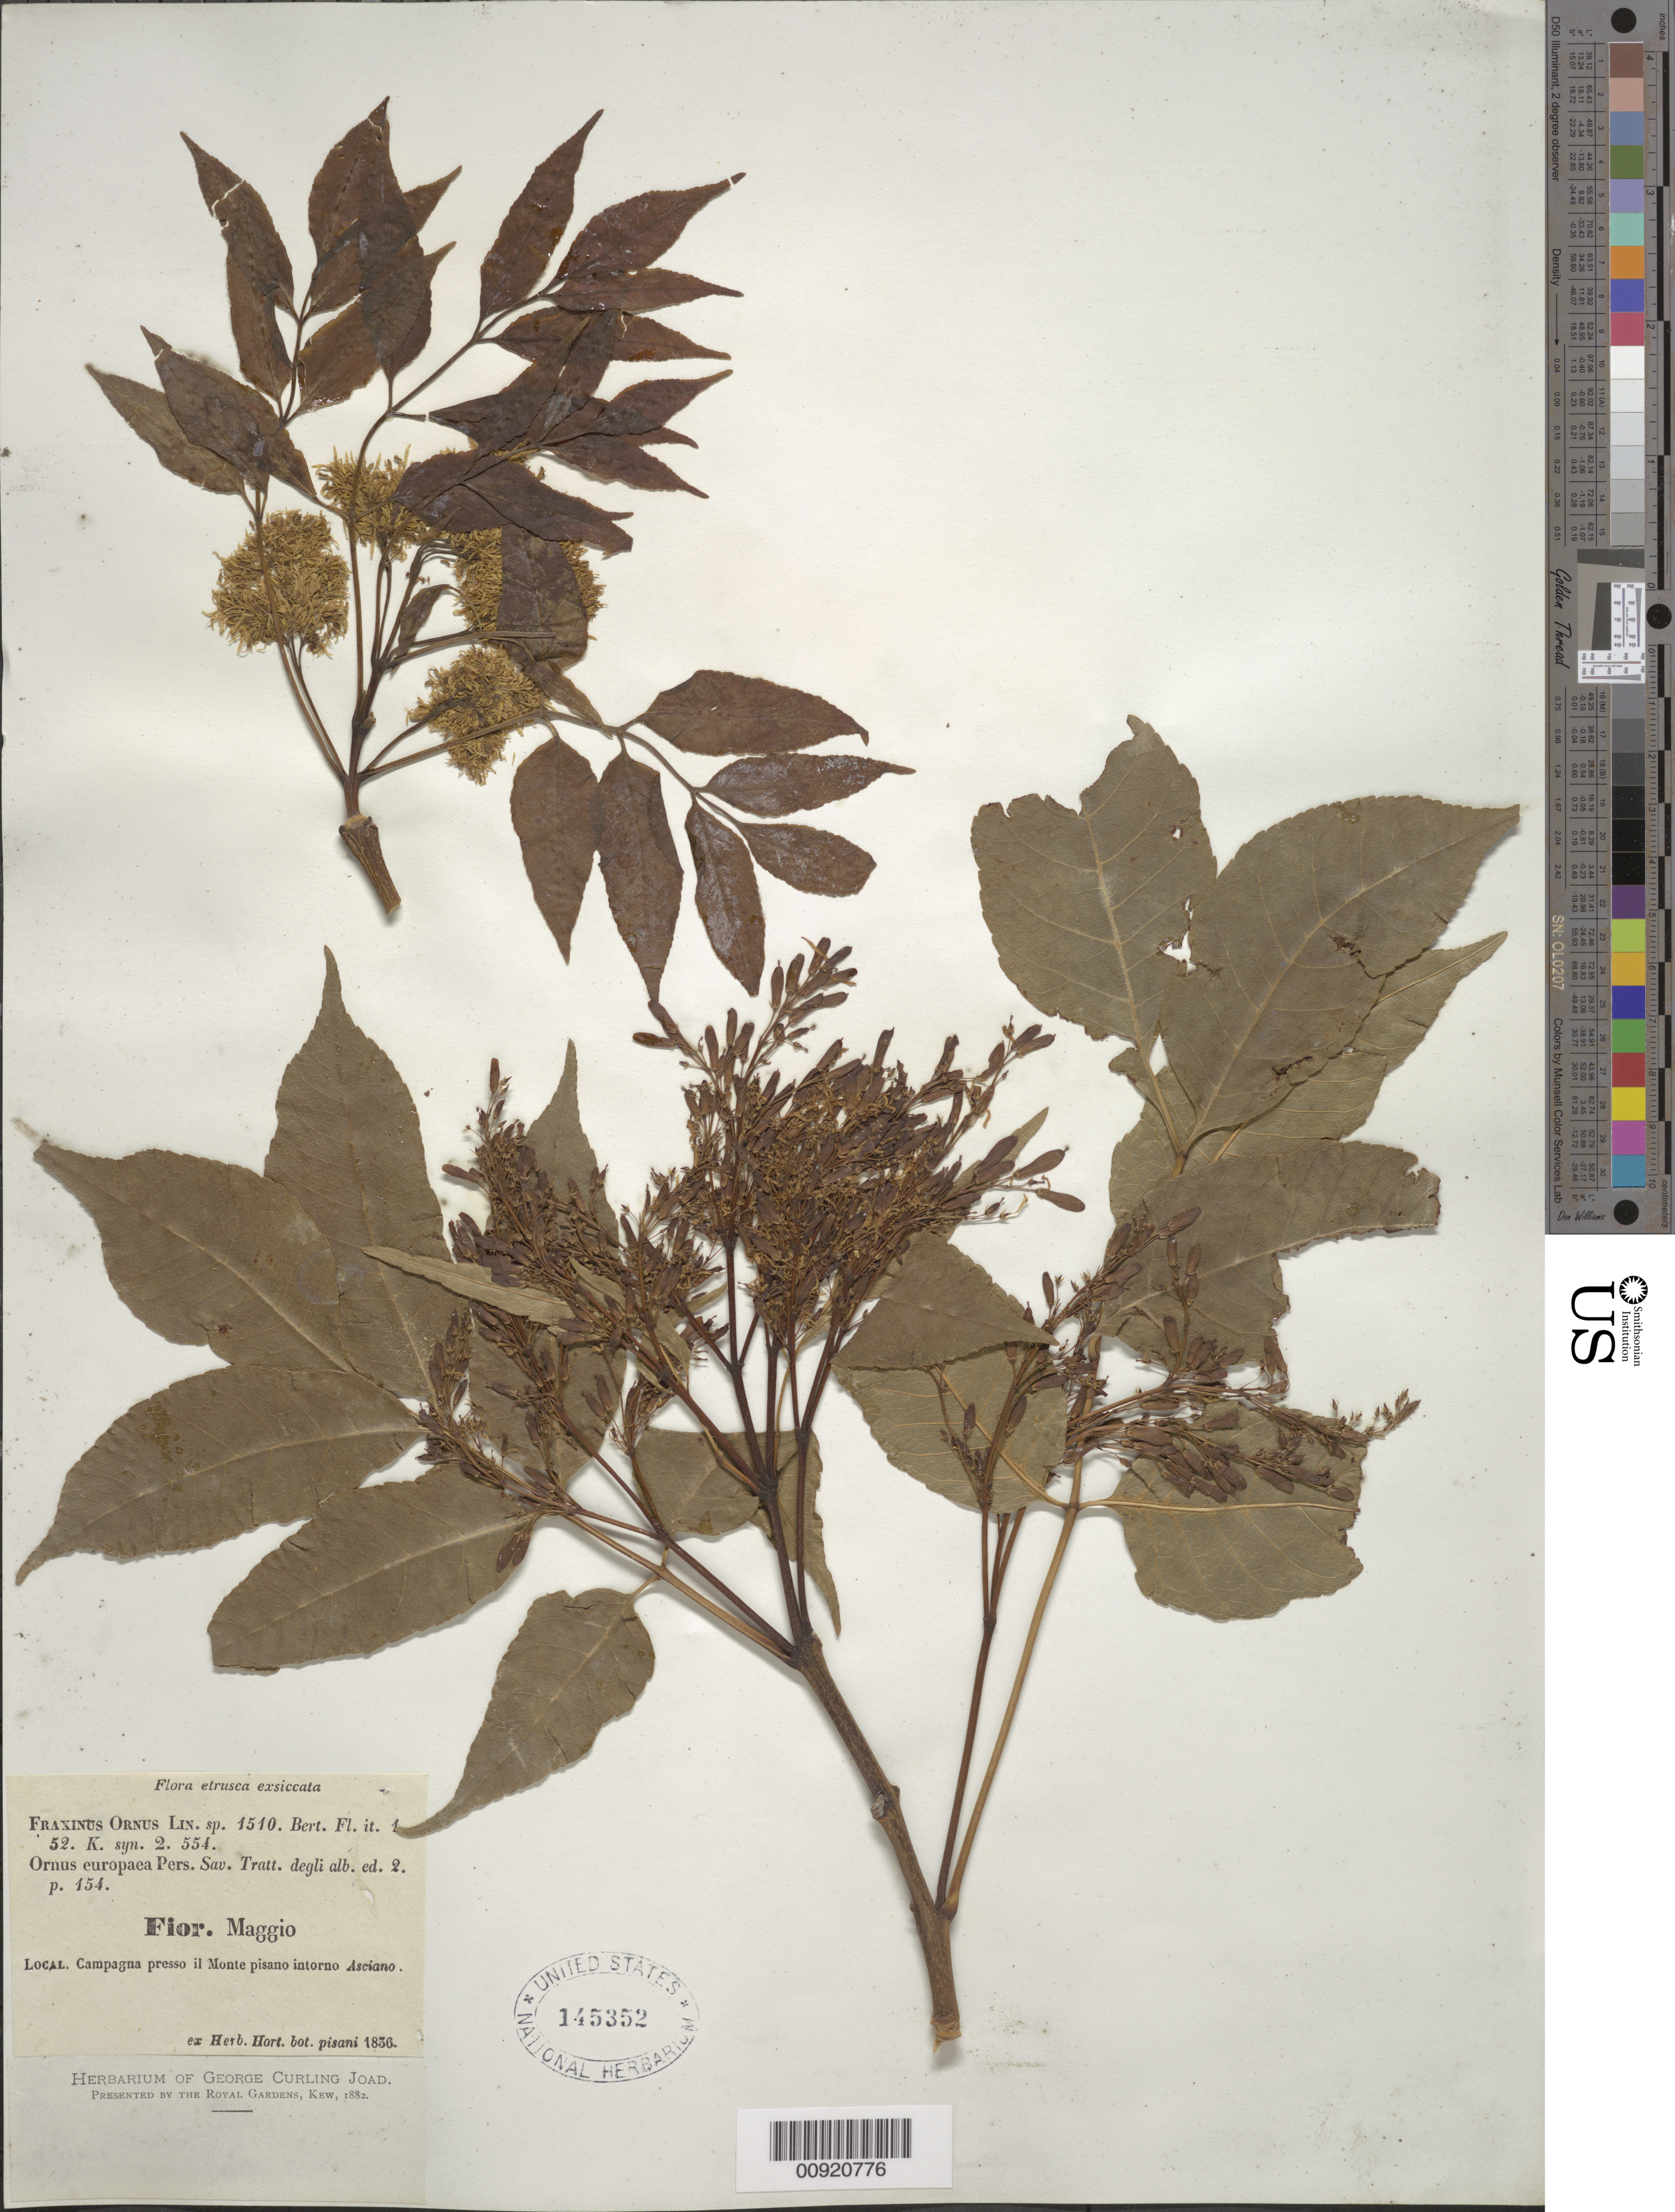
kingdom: Plantae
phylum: Tracheophyta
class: Magnoliopsida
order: Lamiales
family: Oleaceae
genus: Fraxinus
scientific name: Fraxinus ornus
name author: L.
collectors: H. Pisani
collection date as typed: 1836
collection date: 1836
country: Italy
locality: Campagna presso il Monte pisano intorno Aseiano.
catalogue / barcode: US 145352